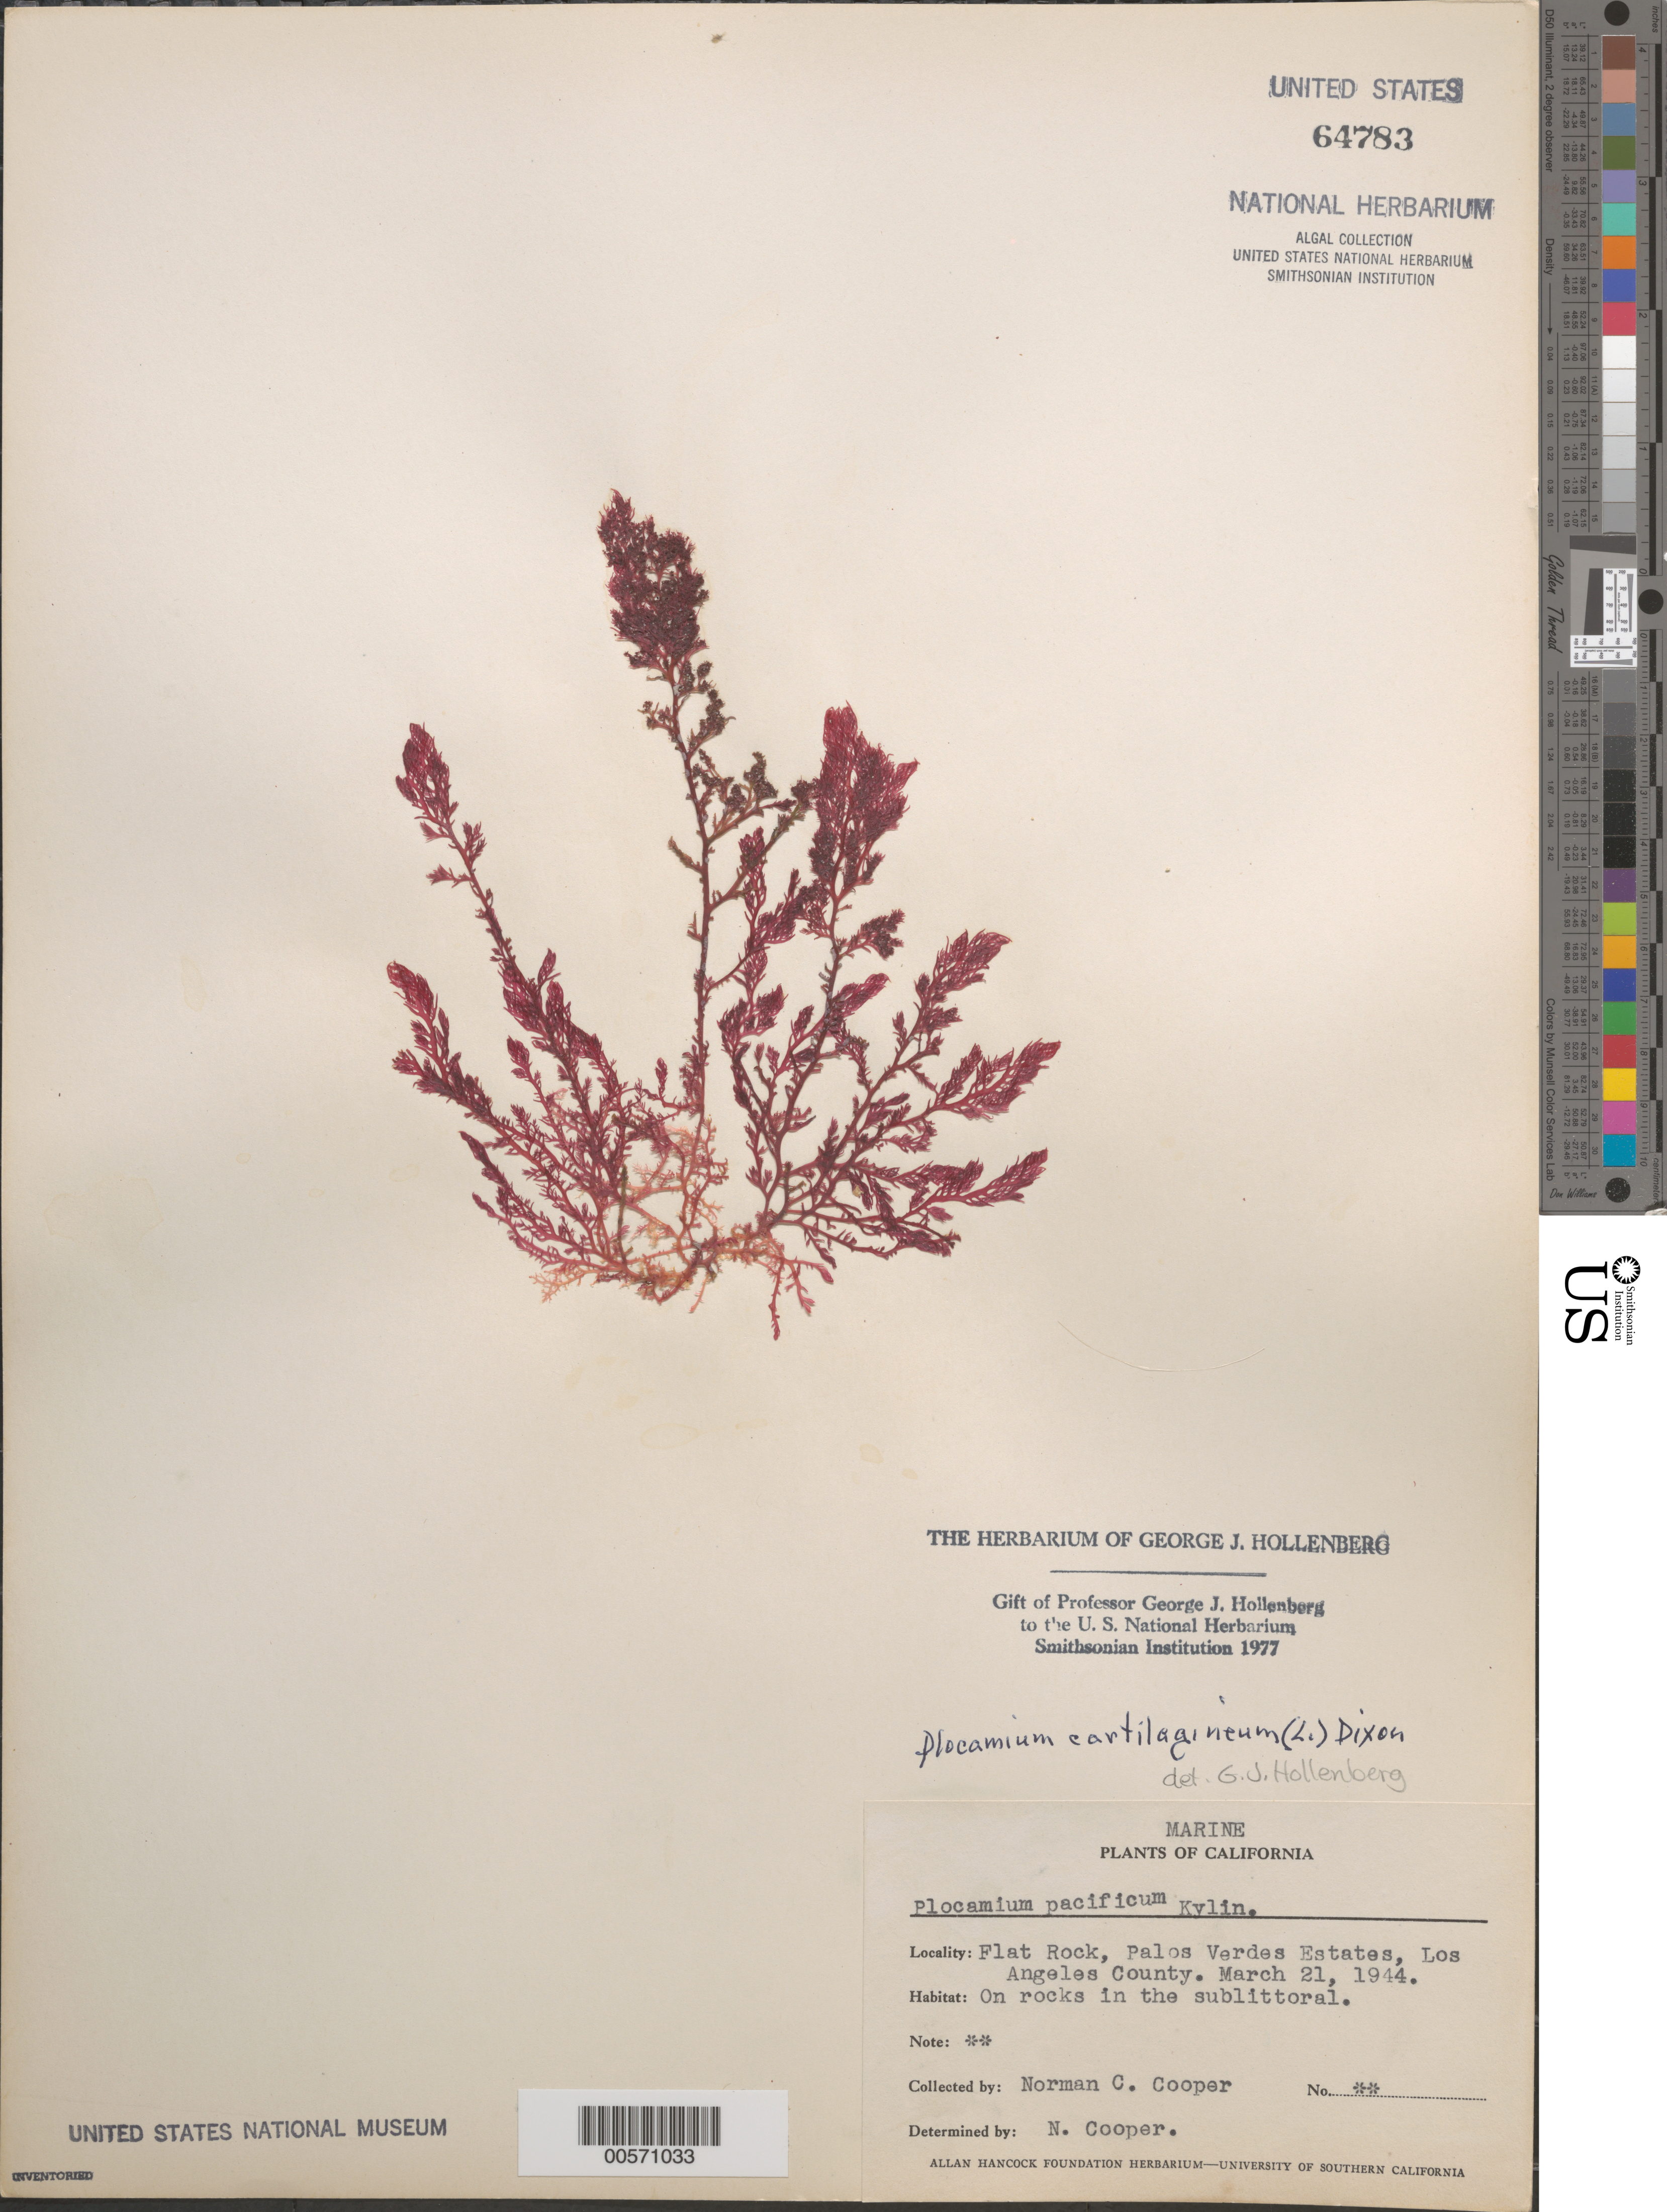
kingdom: Plantae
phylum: Rhodophyta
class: Florideophyceae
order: Plocamiales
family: Plocamiaceae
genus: Plocamium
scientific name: Plocamium cartilagineum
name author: (L.) P.S. Dixon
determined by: Hollenberg, George J.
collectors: N. Cooper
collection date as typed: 21 Mar 1944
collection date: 1944-03-21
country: United States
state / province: California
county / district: Los Angeles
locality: Flat Rock, Palos Verdes Estates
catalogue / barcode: US 64783